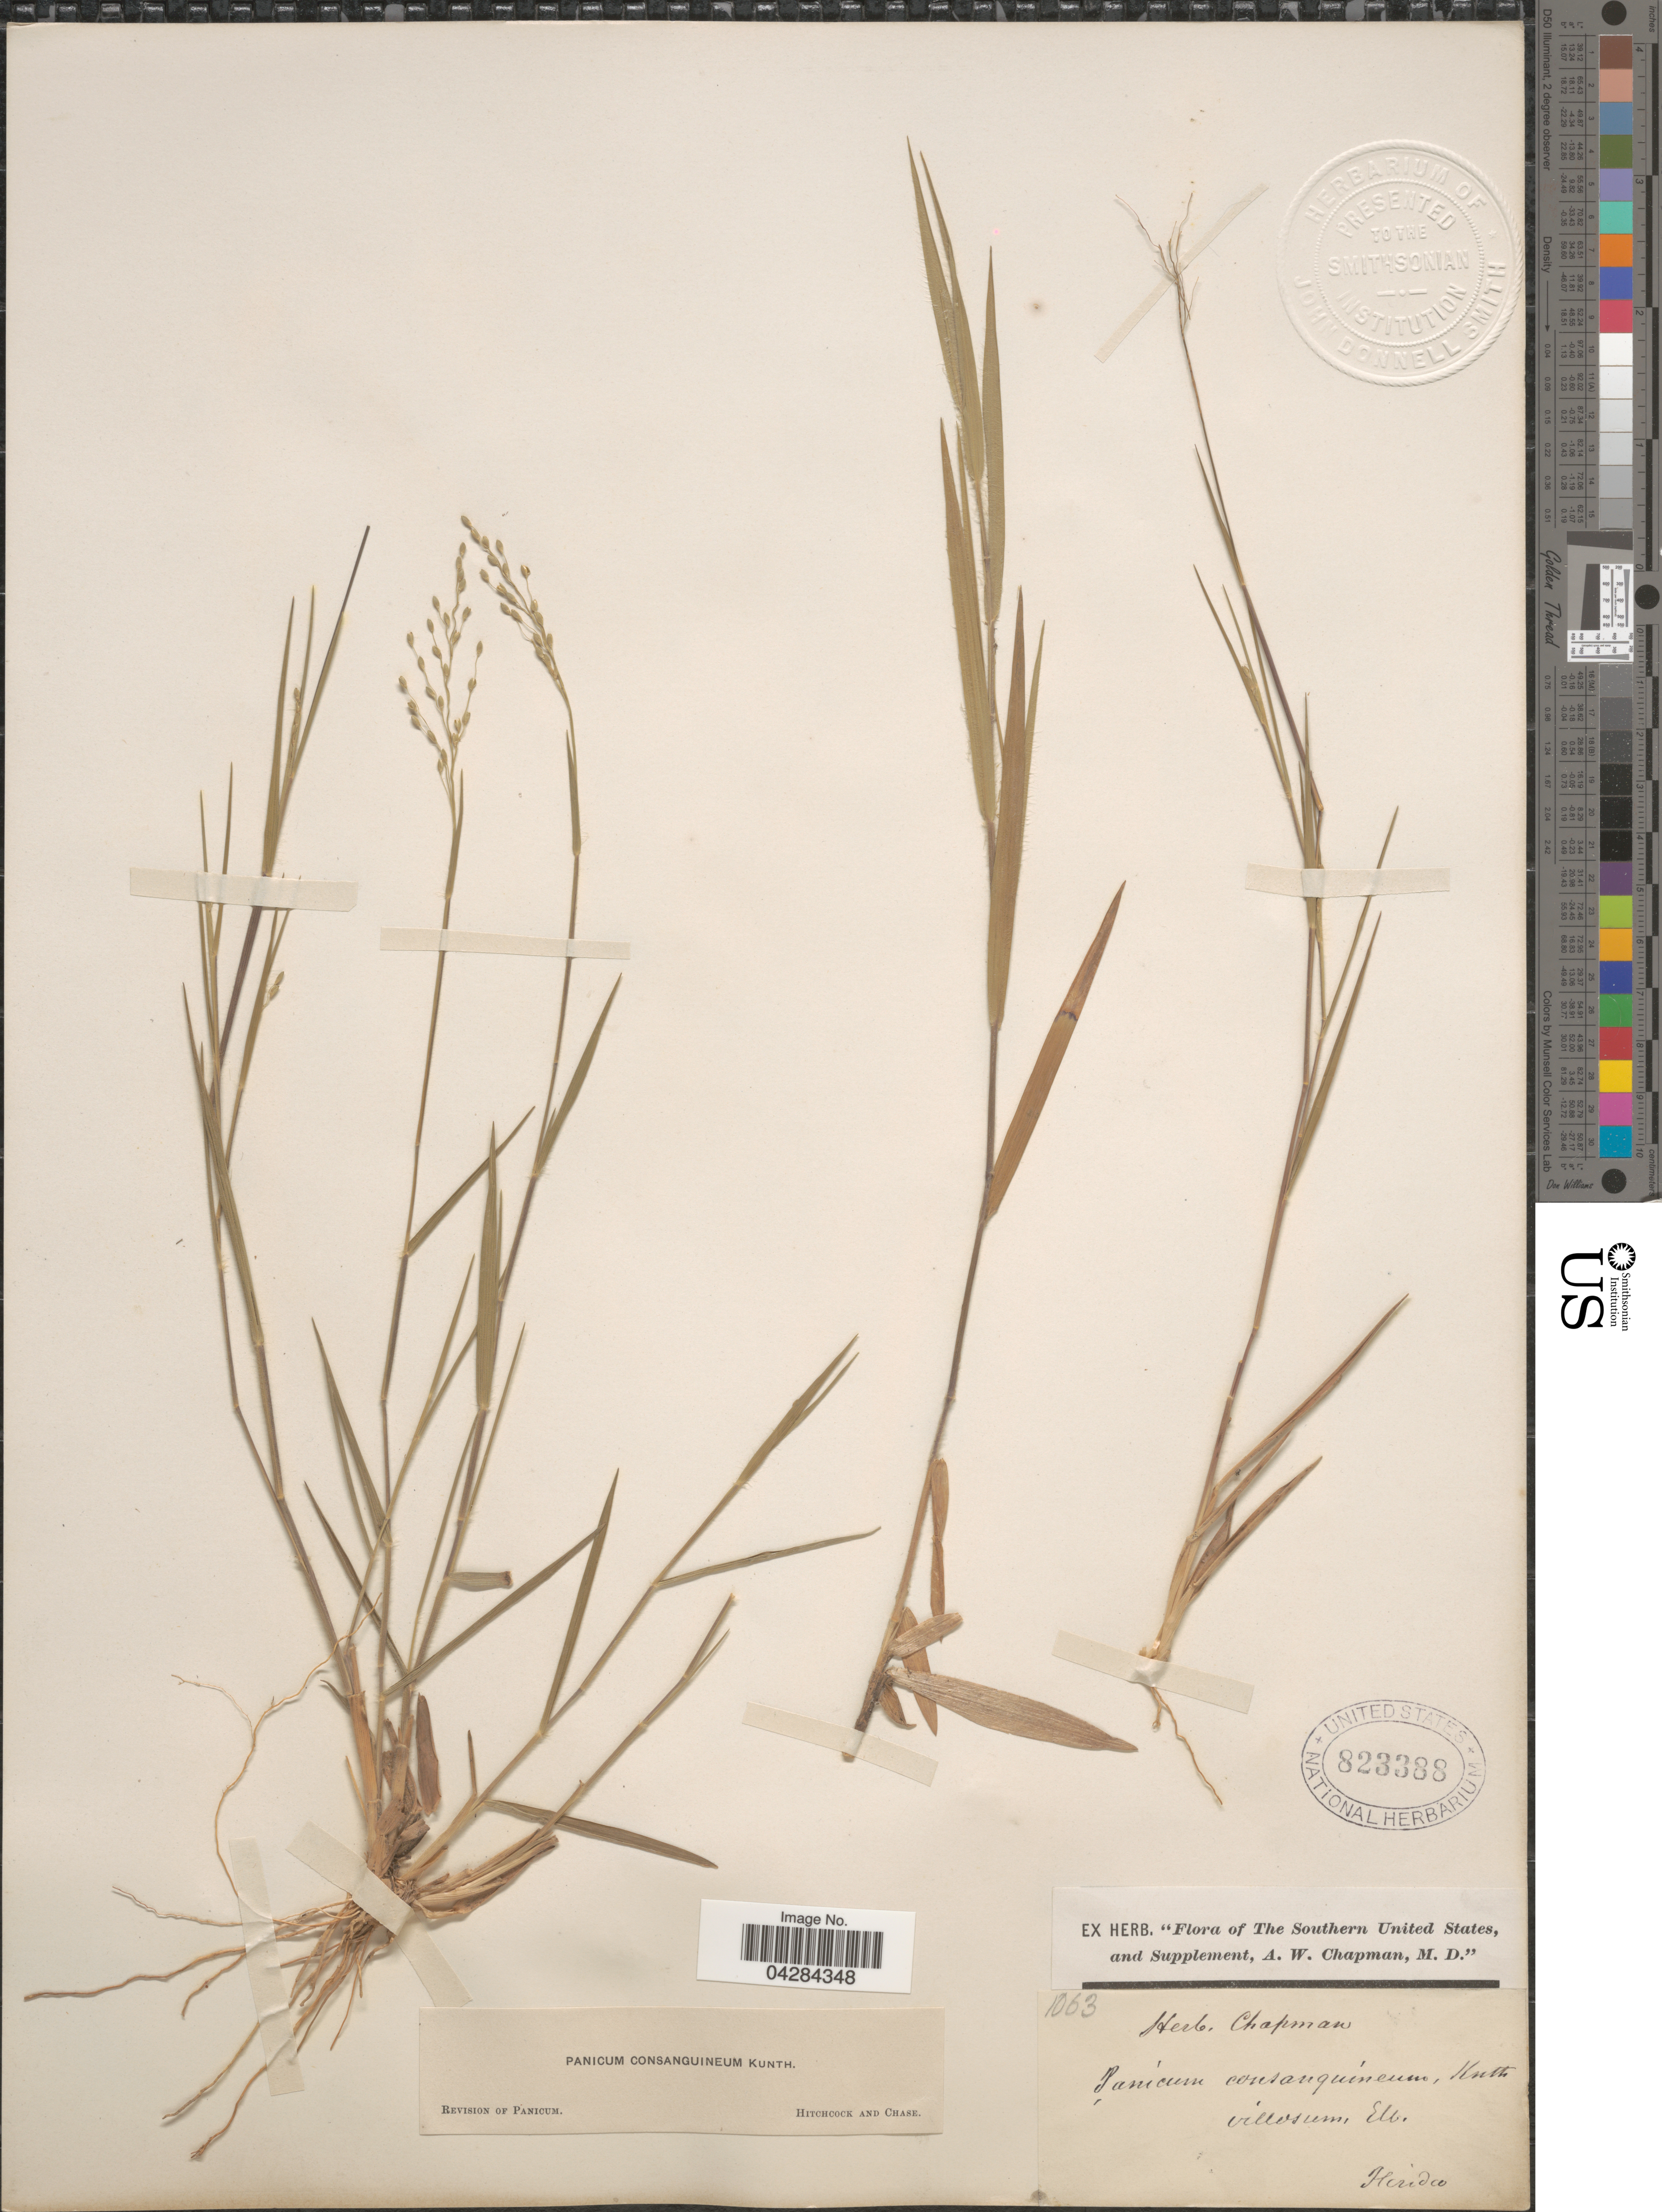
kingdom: Plantae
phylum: Tracheophyta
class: Liliopsida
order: Poales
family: Poaceae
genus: Dichanthelium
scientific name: Dichanthelium ovale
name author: (Elliott) Gould & C.A. Clark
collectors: ex herb. A.W. Chapman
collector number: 1063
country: United States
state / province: Florida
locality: The Southern United States.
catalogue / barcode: US 823388